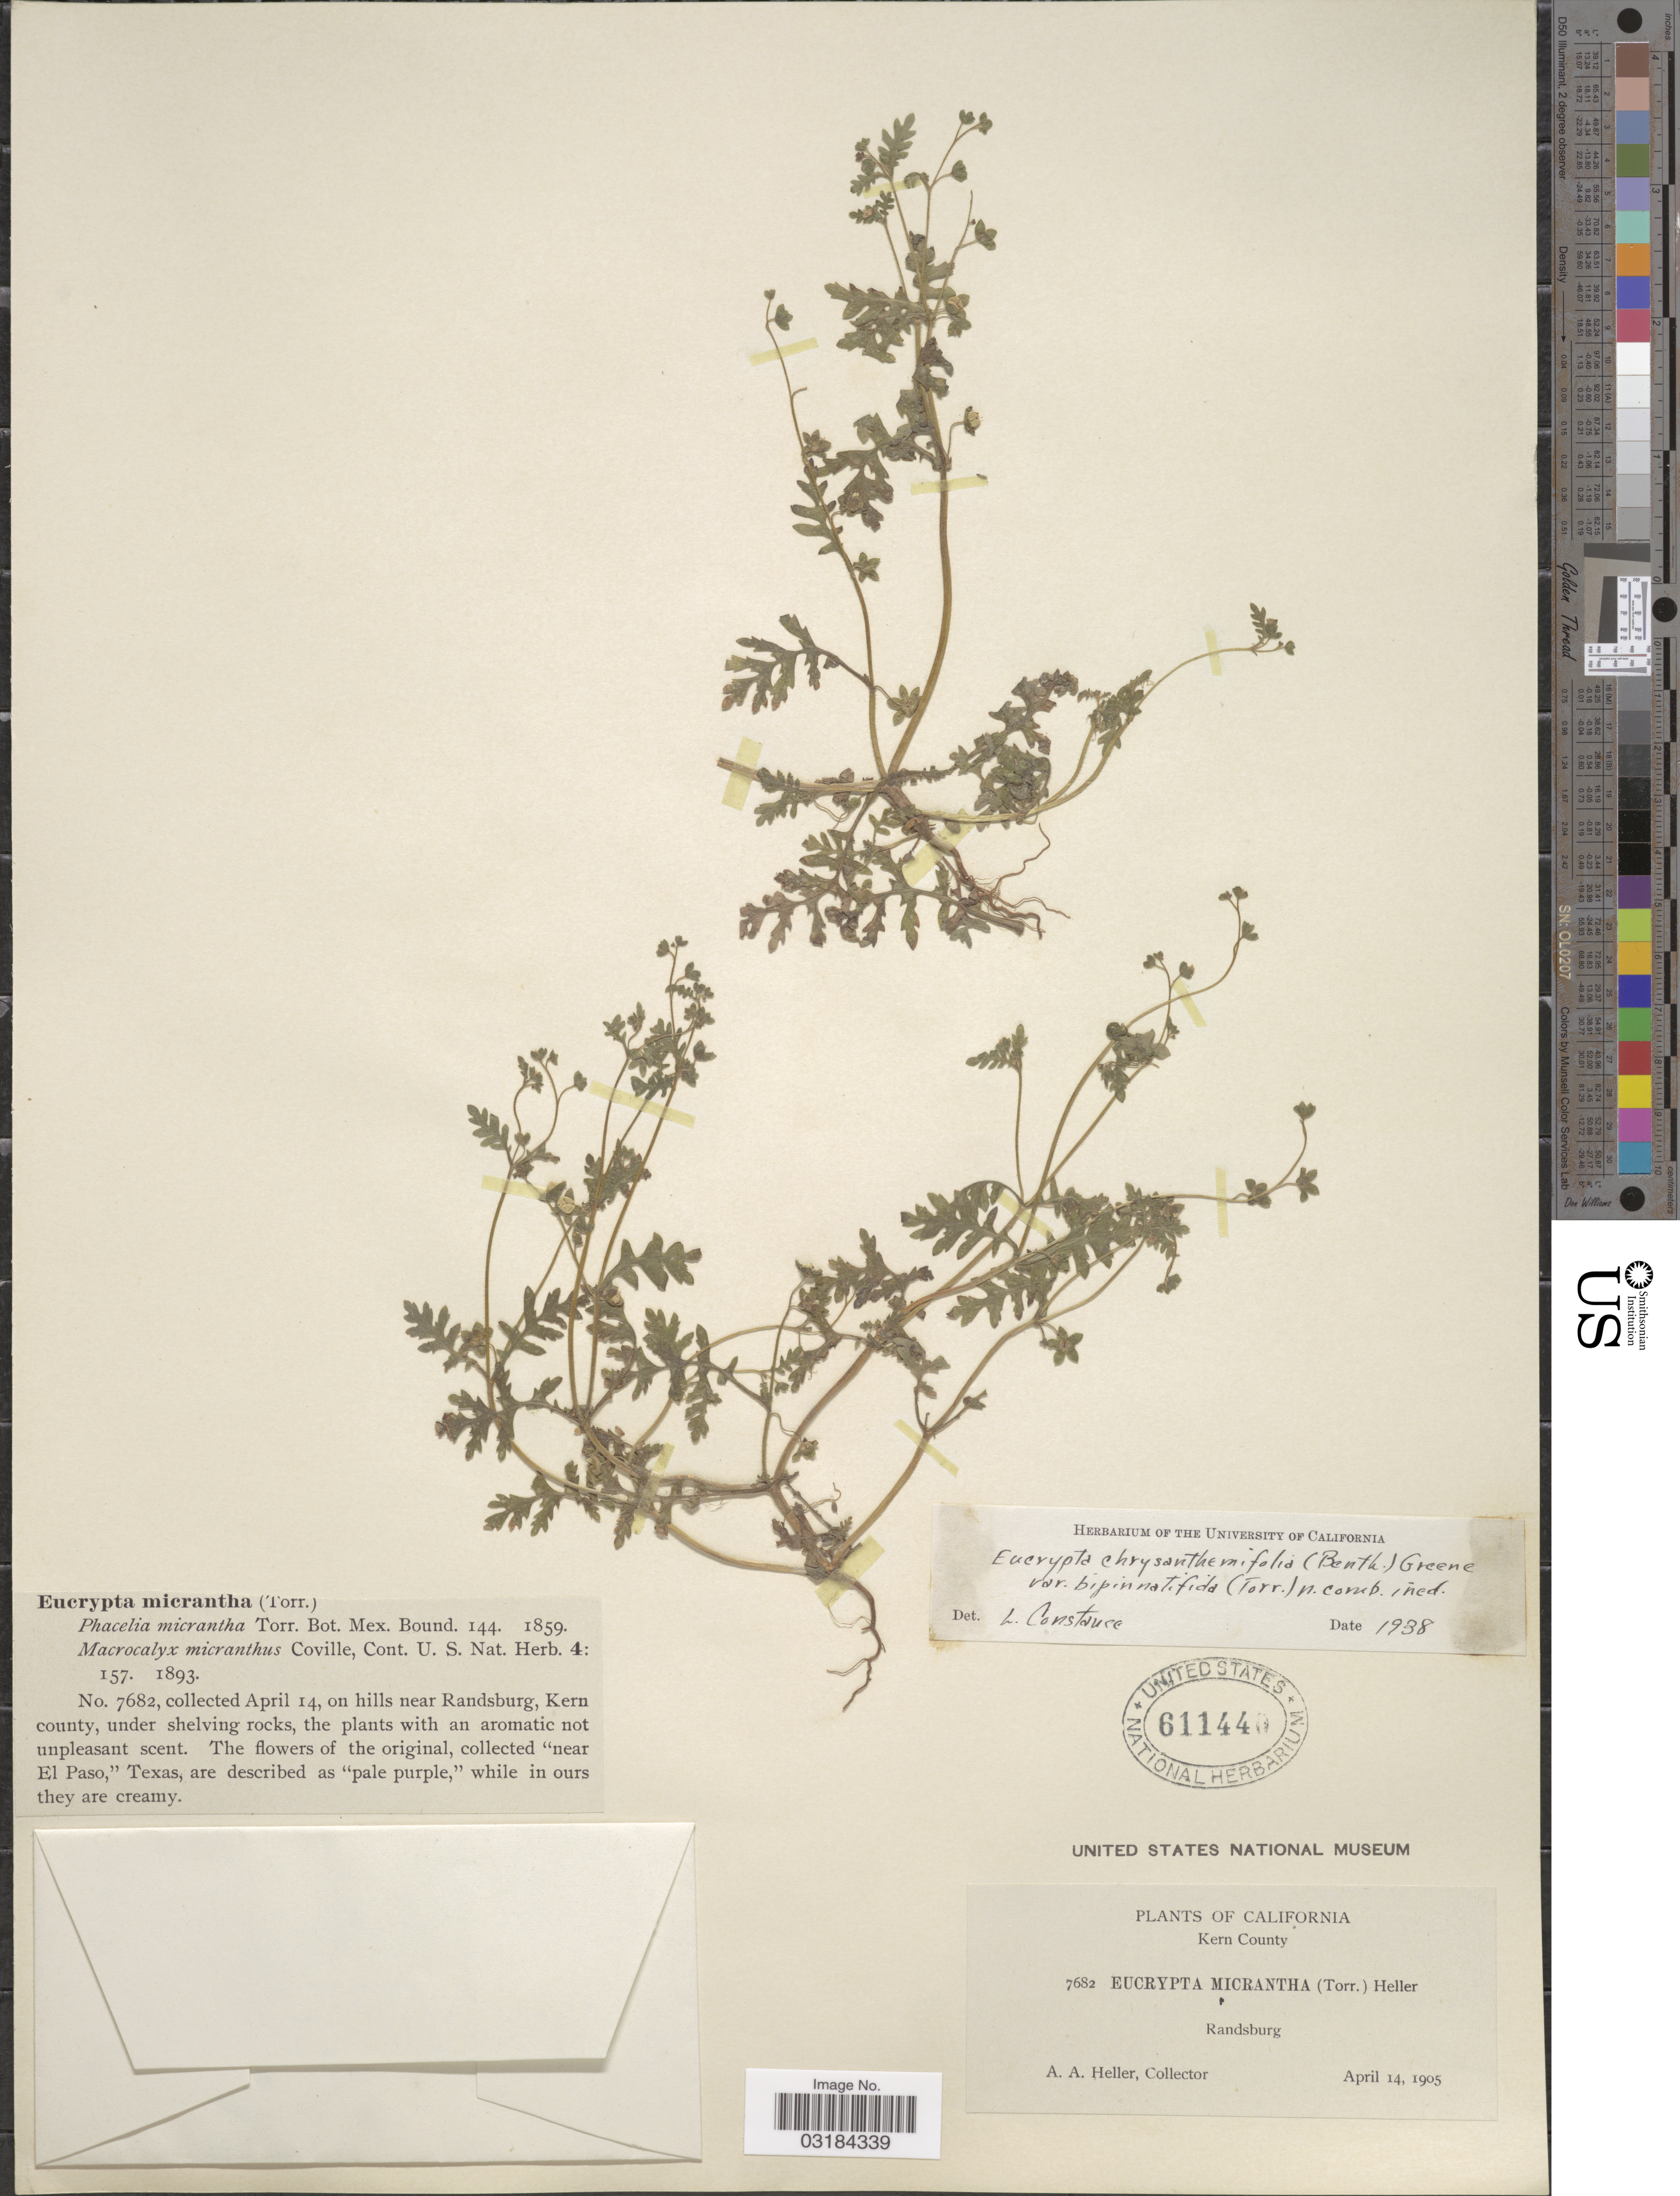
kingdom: Plantae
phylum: Tracheophyta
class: Magnoliopsida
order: Boraginales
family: Hydrophyllaceae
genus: Eucrypta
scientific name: Eucrypta chrysanthemifolia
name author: (Benth.) Greene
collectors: A. A. Heller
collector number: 7682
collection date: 1905-04-14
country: United States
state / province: California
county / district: Kern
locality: On hills near Randsburg, Kern County.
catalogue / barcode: US 611440